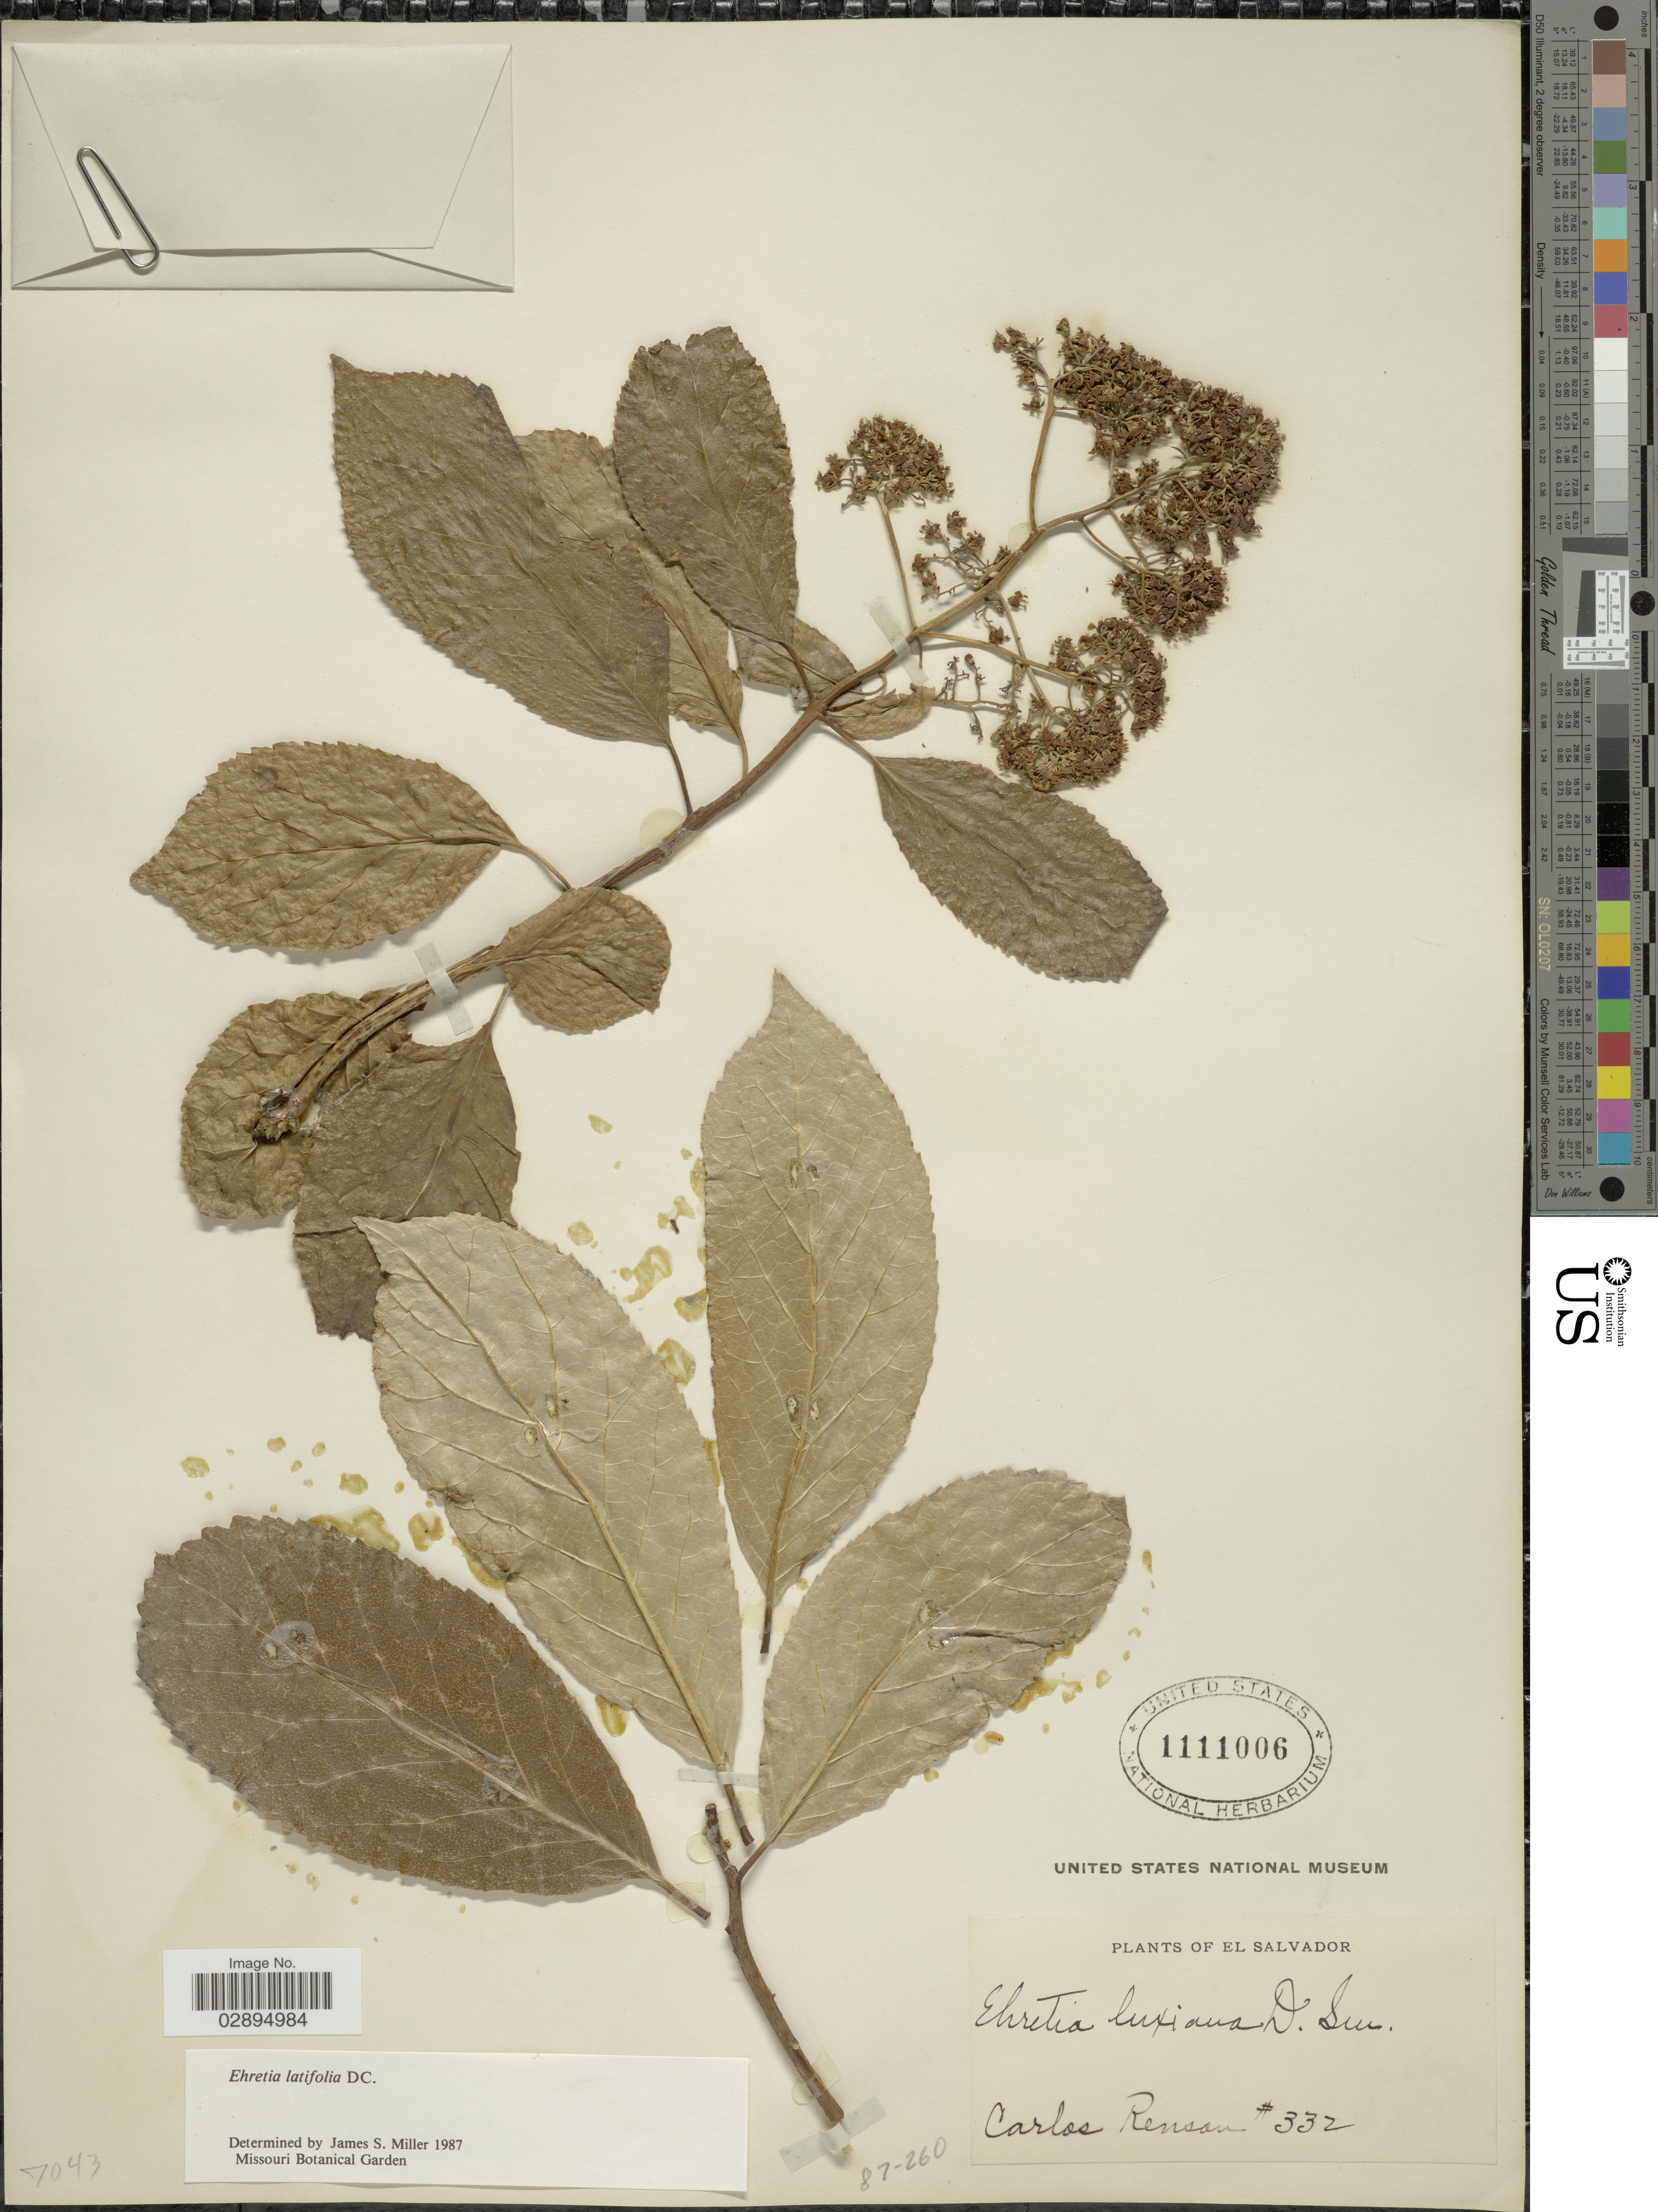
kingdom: Plantae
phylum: Tracheophyta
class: Magnoliopsida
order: Boraginales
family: Ehretiaceae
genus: Ehretia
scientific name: Ehretia latifolia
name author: DC.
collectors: C. Renson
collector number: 332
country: El Salvador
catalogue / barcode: US 1111006